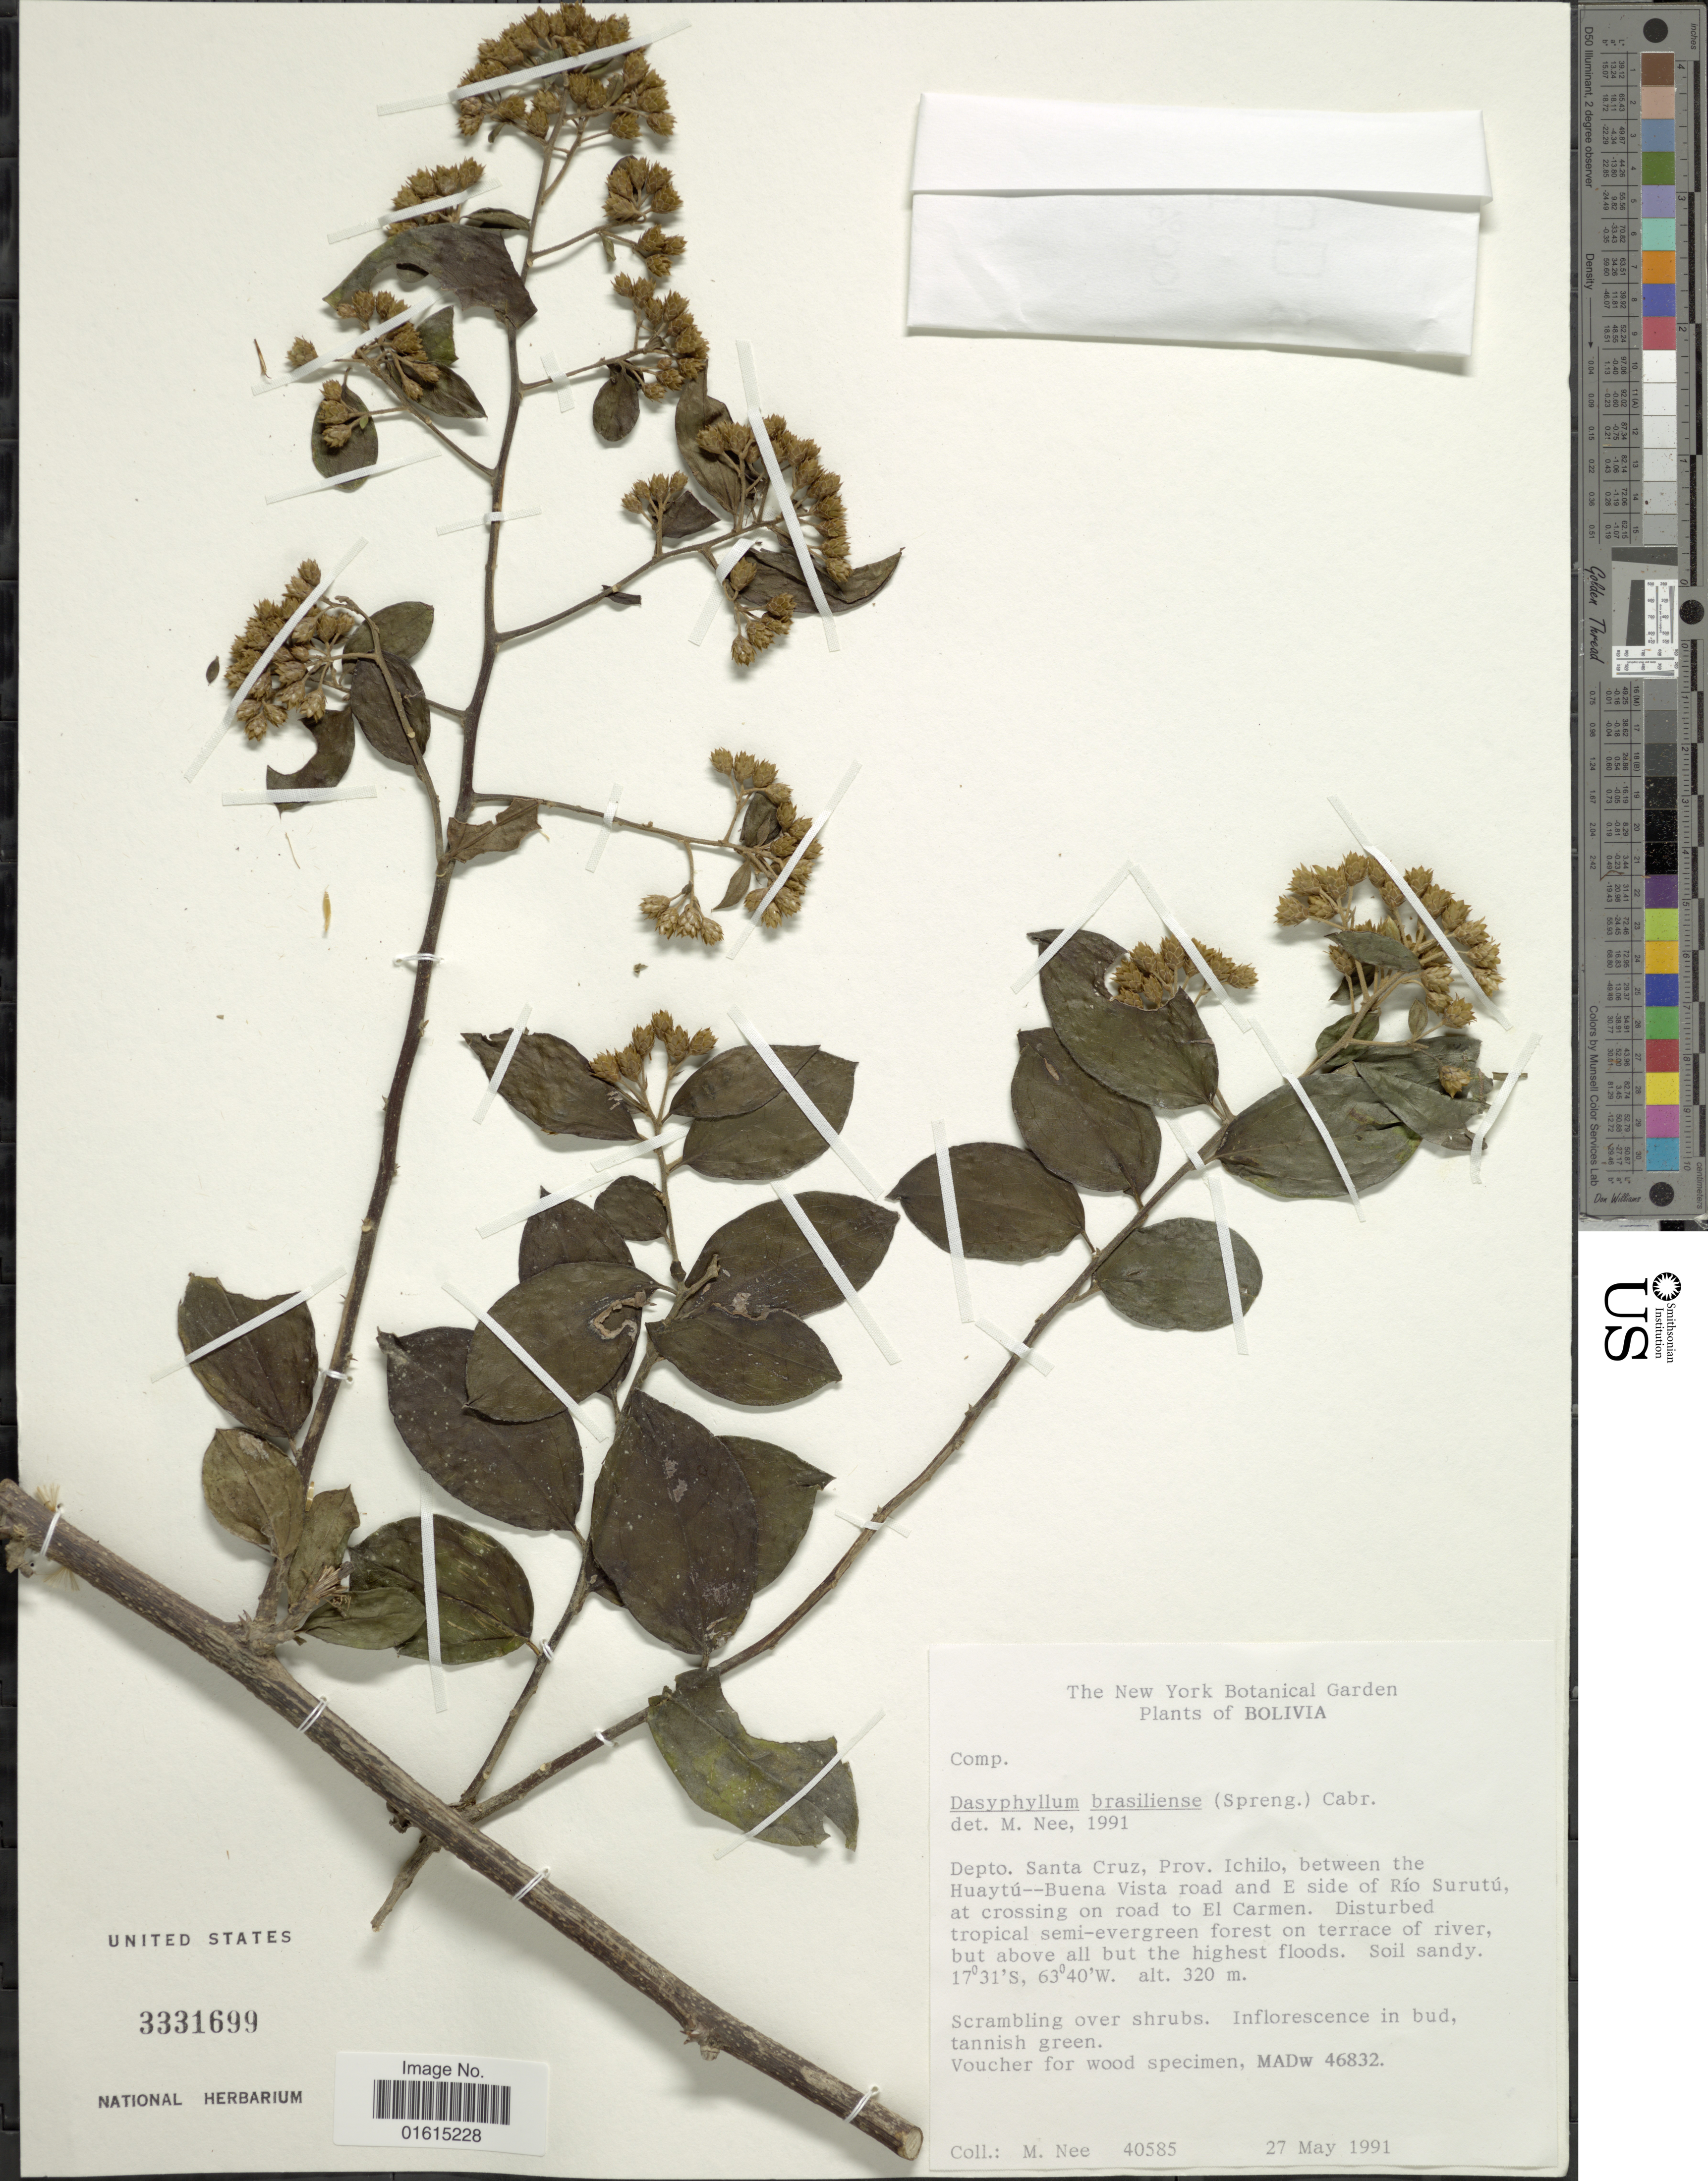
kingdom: Plantae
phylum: Tracheophyta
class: Magnoliopsida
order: Asterales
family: Asteraceae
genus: Dasyphyllum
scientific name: Dasyphyllum brasiliense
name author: (Spreng.) Cabrera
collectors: M. Nee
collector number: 40585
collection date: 1991-05-27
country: Bolivia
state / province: Santa Cruz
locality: Depto. Santa Cruz, Prov. Ichilo, between the Huaytu--Buena Vista road and E side of Rio Surutu, at crossing on road to El Carmen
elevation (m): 320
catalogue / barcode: US 3331699